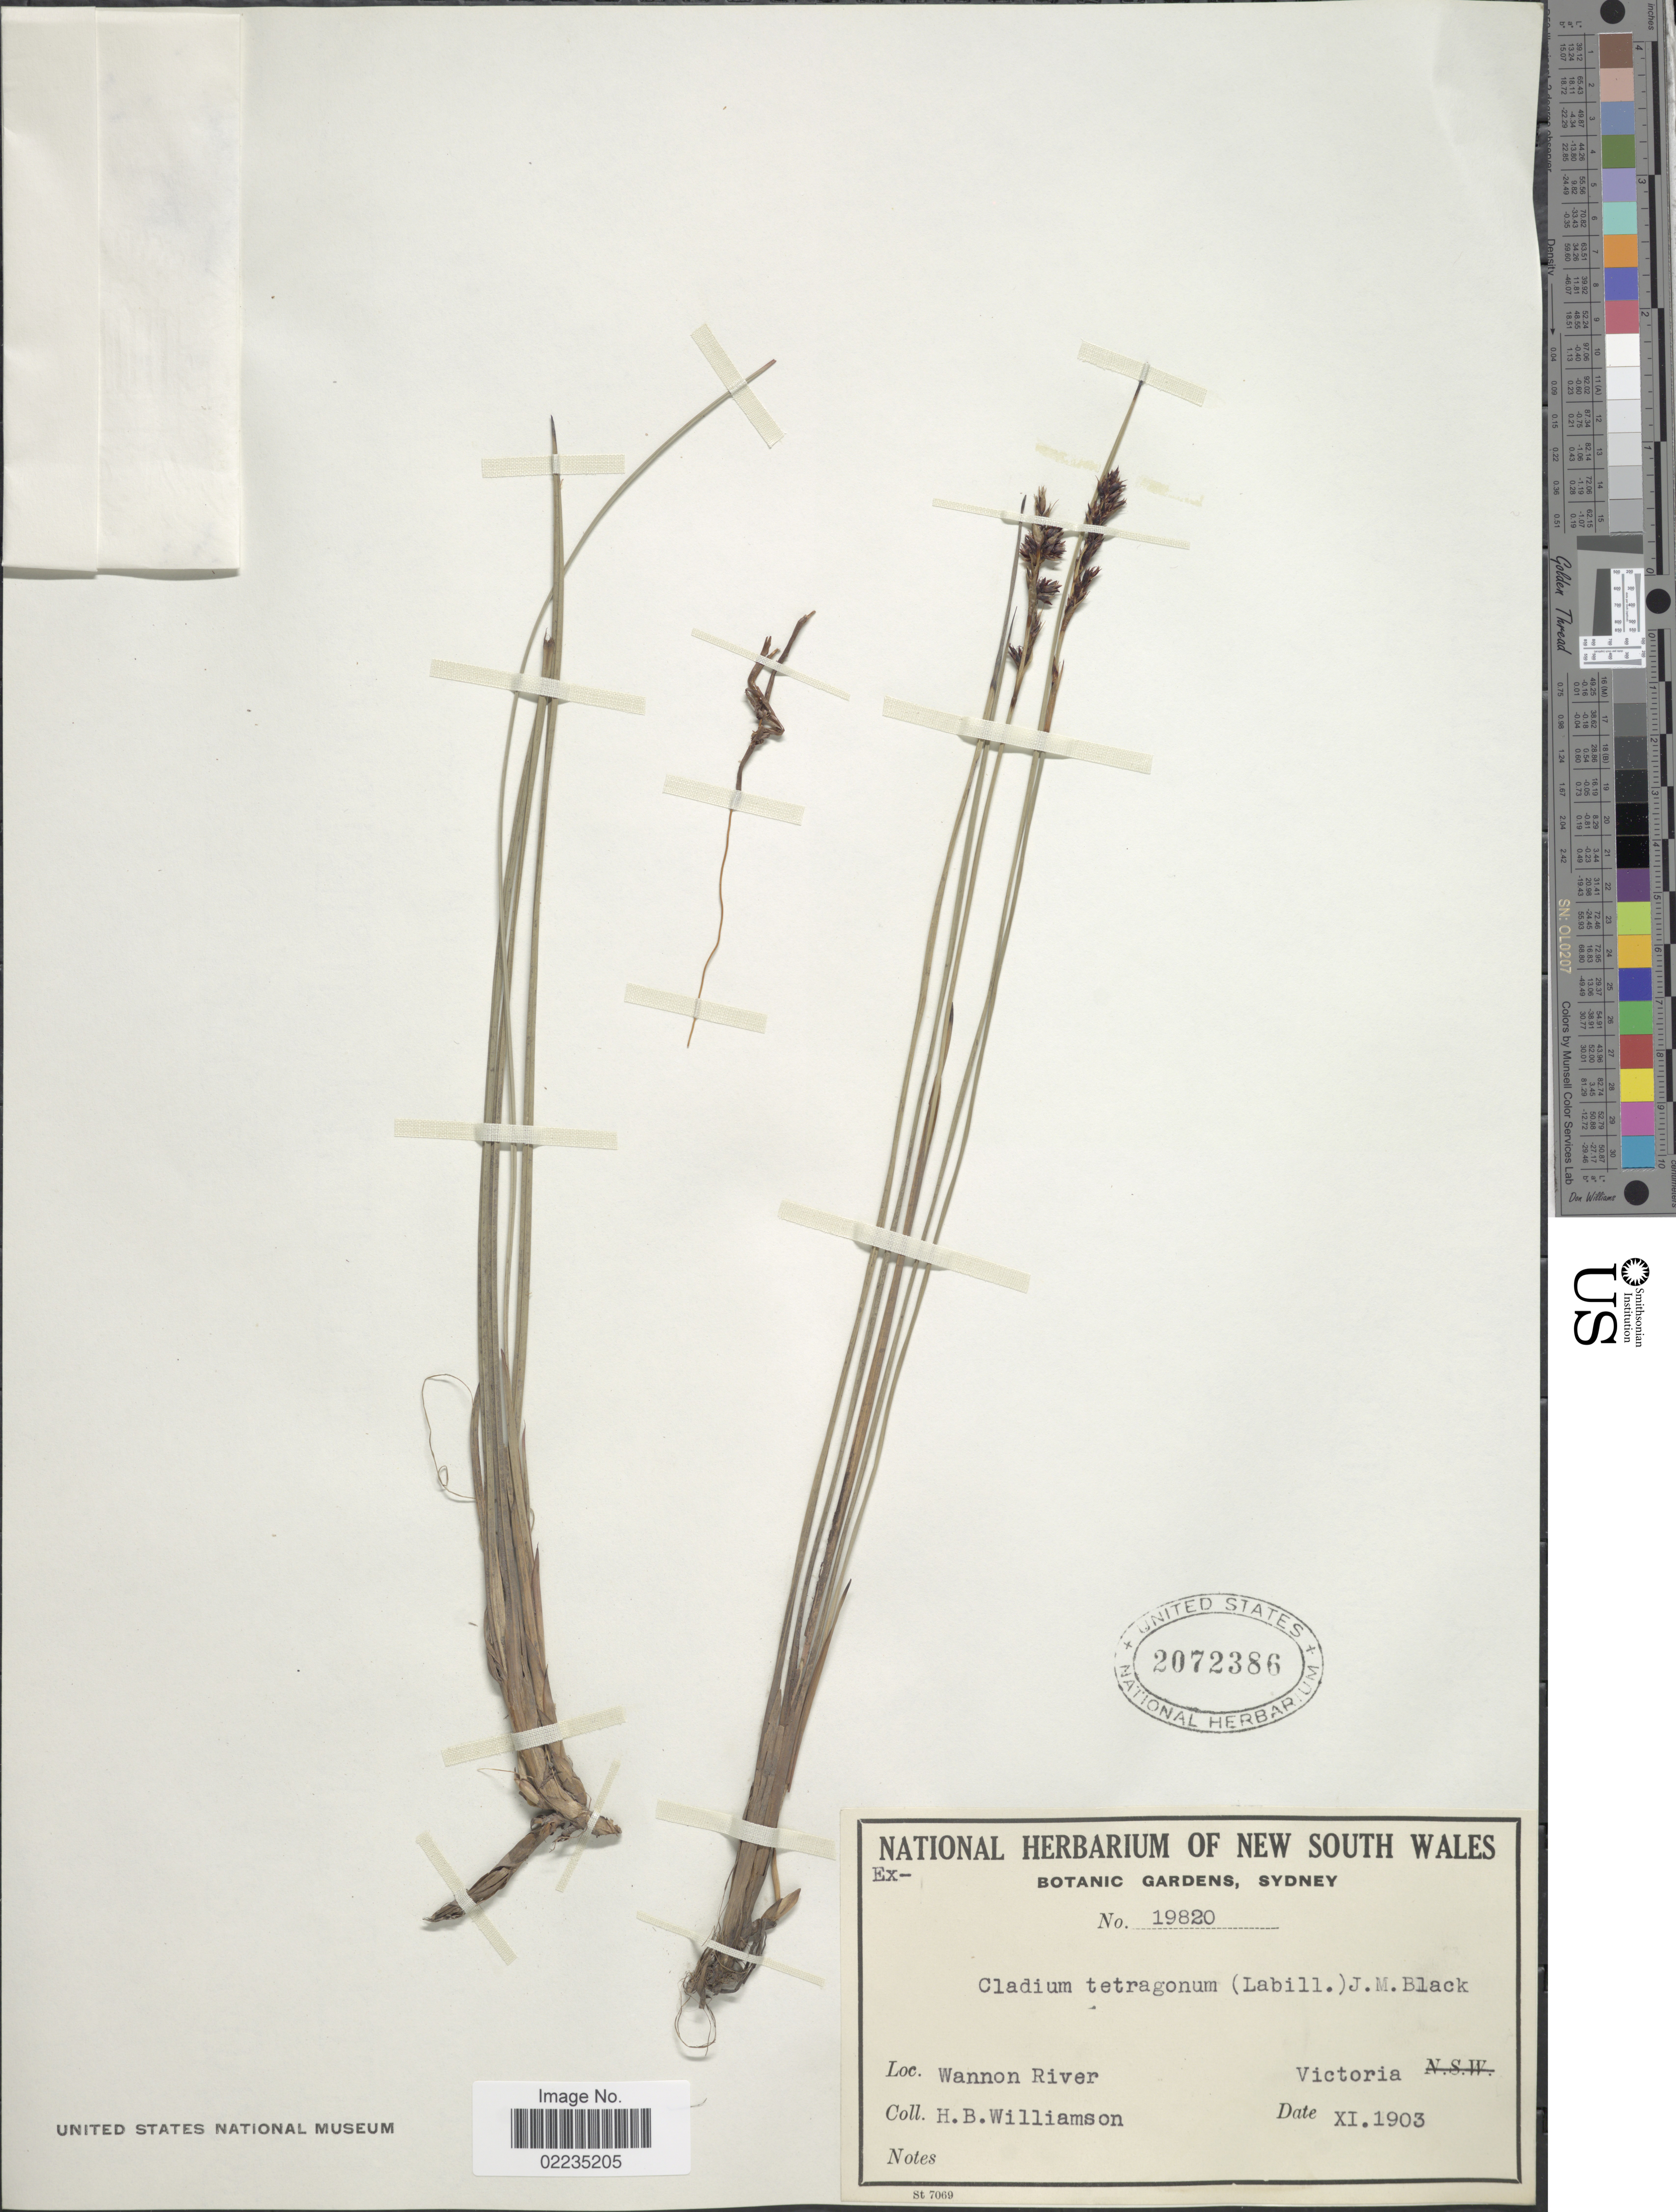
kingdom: Plantae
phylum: Tracheophyta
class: Liliopsida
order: Poales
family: Cyperaceae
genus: Machaerina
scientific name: Machaerina teretifolia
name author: (R. Br.) T. Koyama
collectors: H. Williamson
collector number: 19820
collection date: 1903-11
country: Australia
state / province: Victoria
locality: Wannon River, Victoria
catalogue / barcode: US 2072386